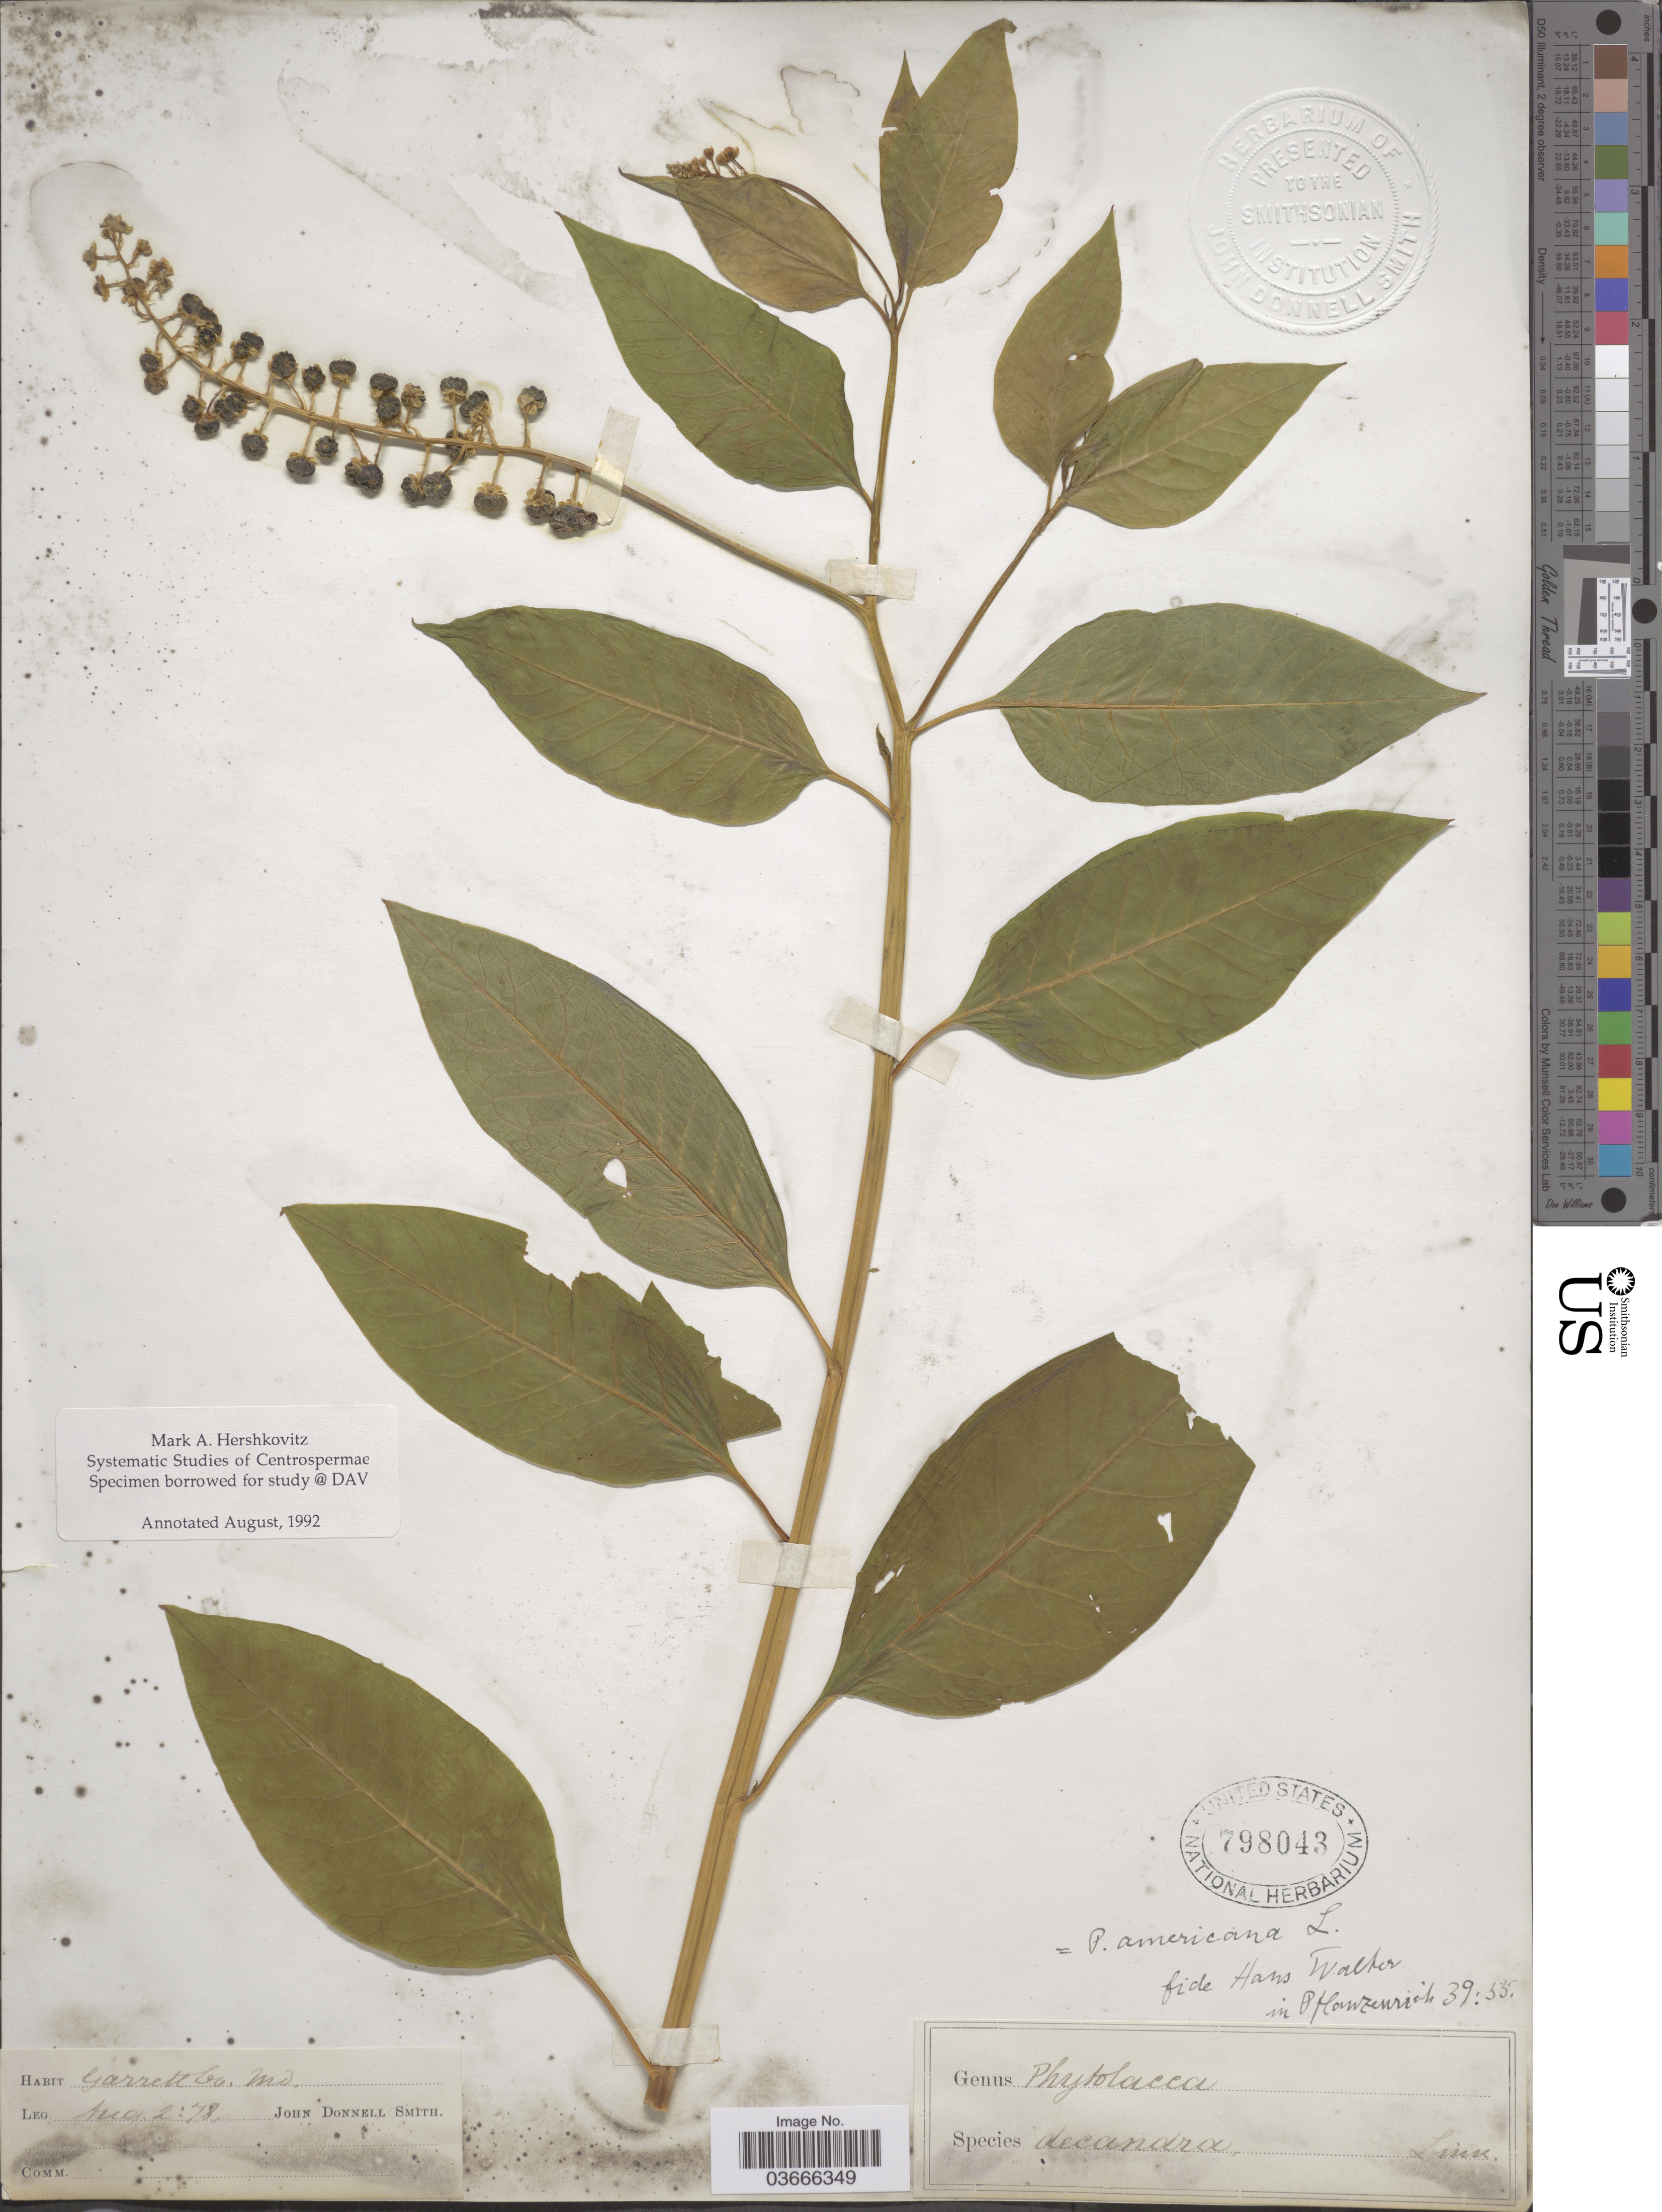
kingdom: Plantae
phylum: Tracheophyta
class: Magnoliopsida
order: Caryophyllales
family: Phytolaccaceae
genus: Phytolacca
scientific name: Phytolacca americana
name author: L.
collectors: J. Donnell Smith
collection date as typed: Transcribed d/m/y: 2/3/78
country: United States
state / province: Maryland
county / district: Garrett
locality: Garrett Co.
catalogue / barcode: US 798043